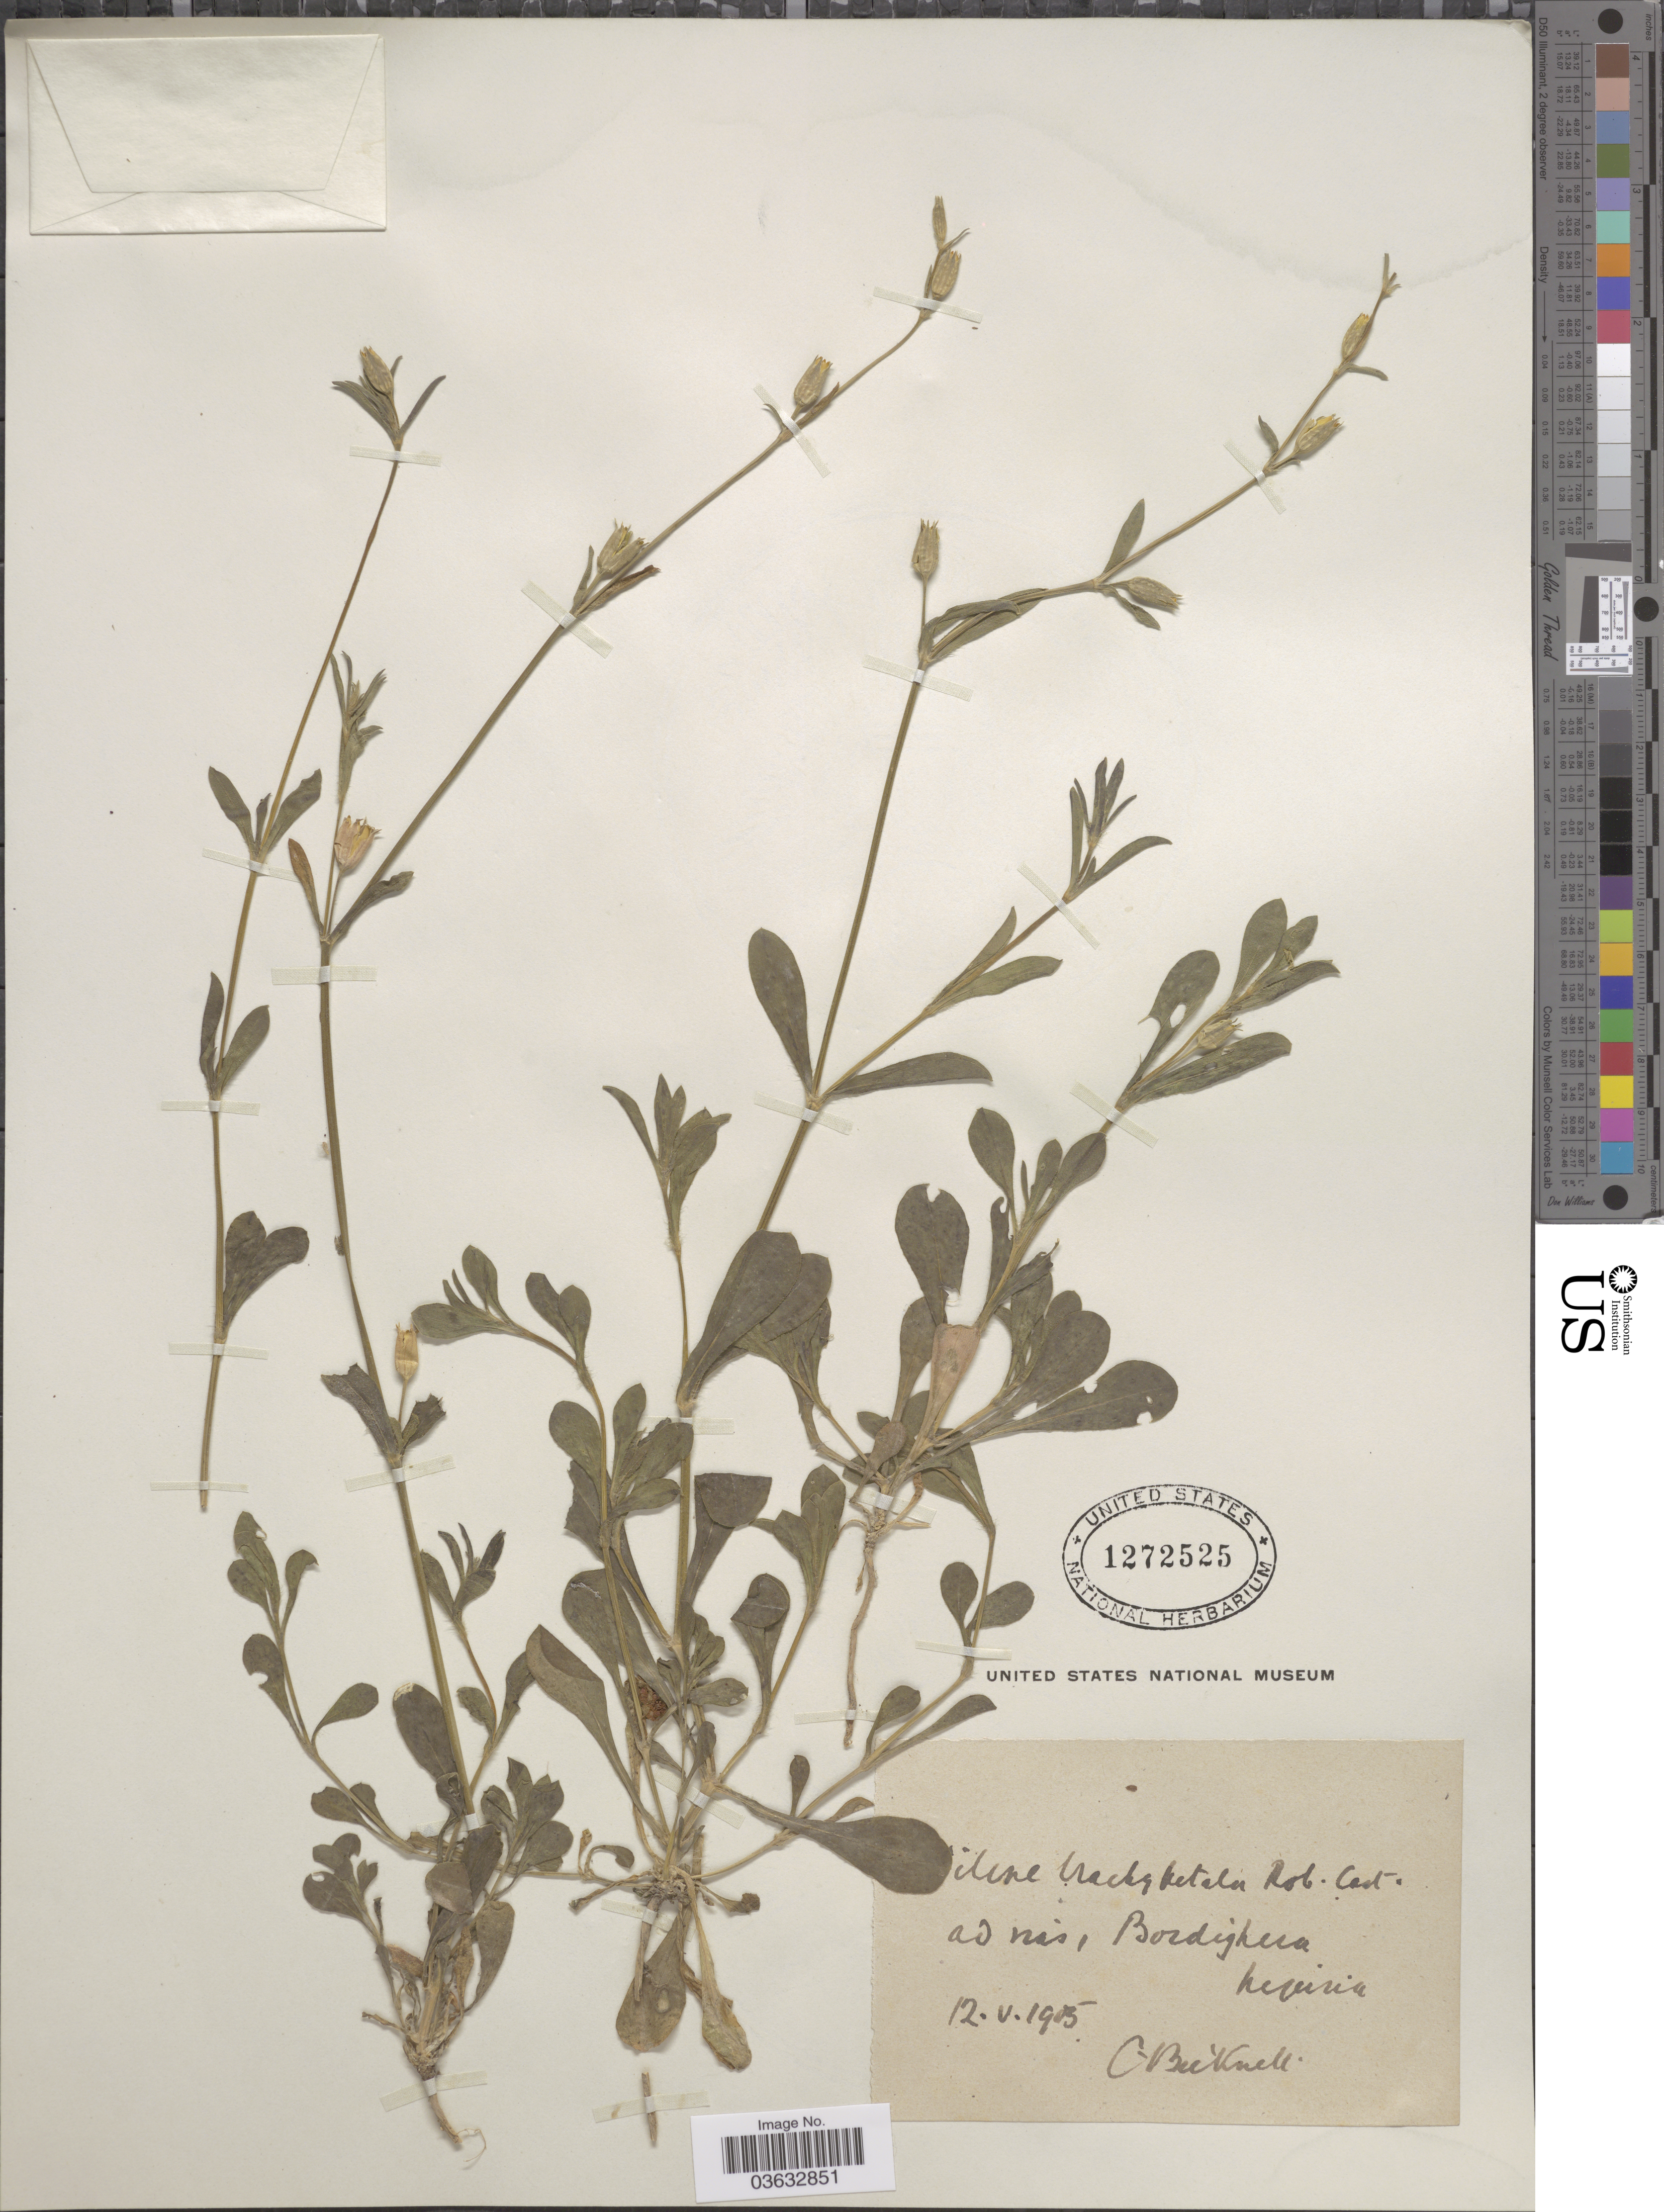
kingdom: Plantae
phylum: Tracheophyta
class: Magnoliopsida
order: Caryophyllales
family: Caryophyllaceae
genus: Silene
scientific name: Silene brachypetala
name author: Robill. & Castagne ex DC.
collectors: C. Bricknell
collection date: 1905-05-12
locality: Ad nas, Bordigheira[interpreted] [illegible text].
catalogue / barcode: US 1272525